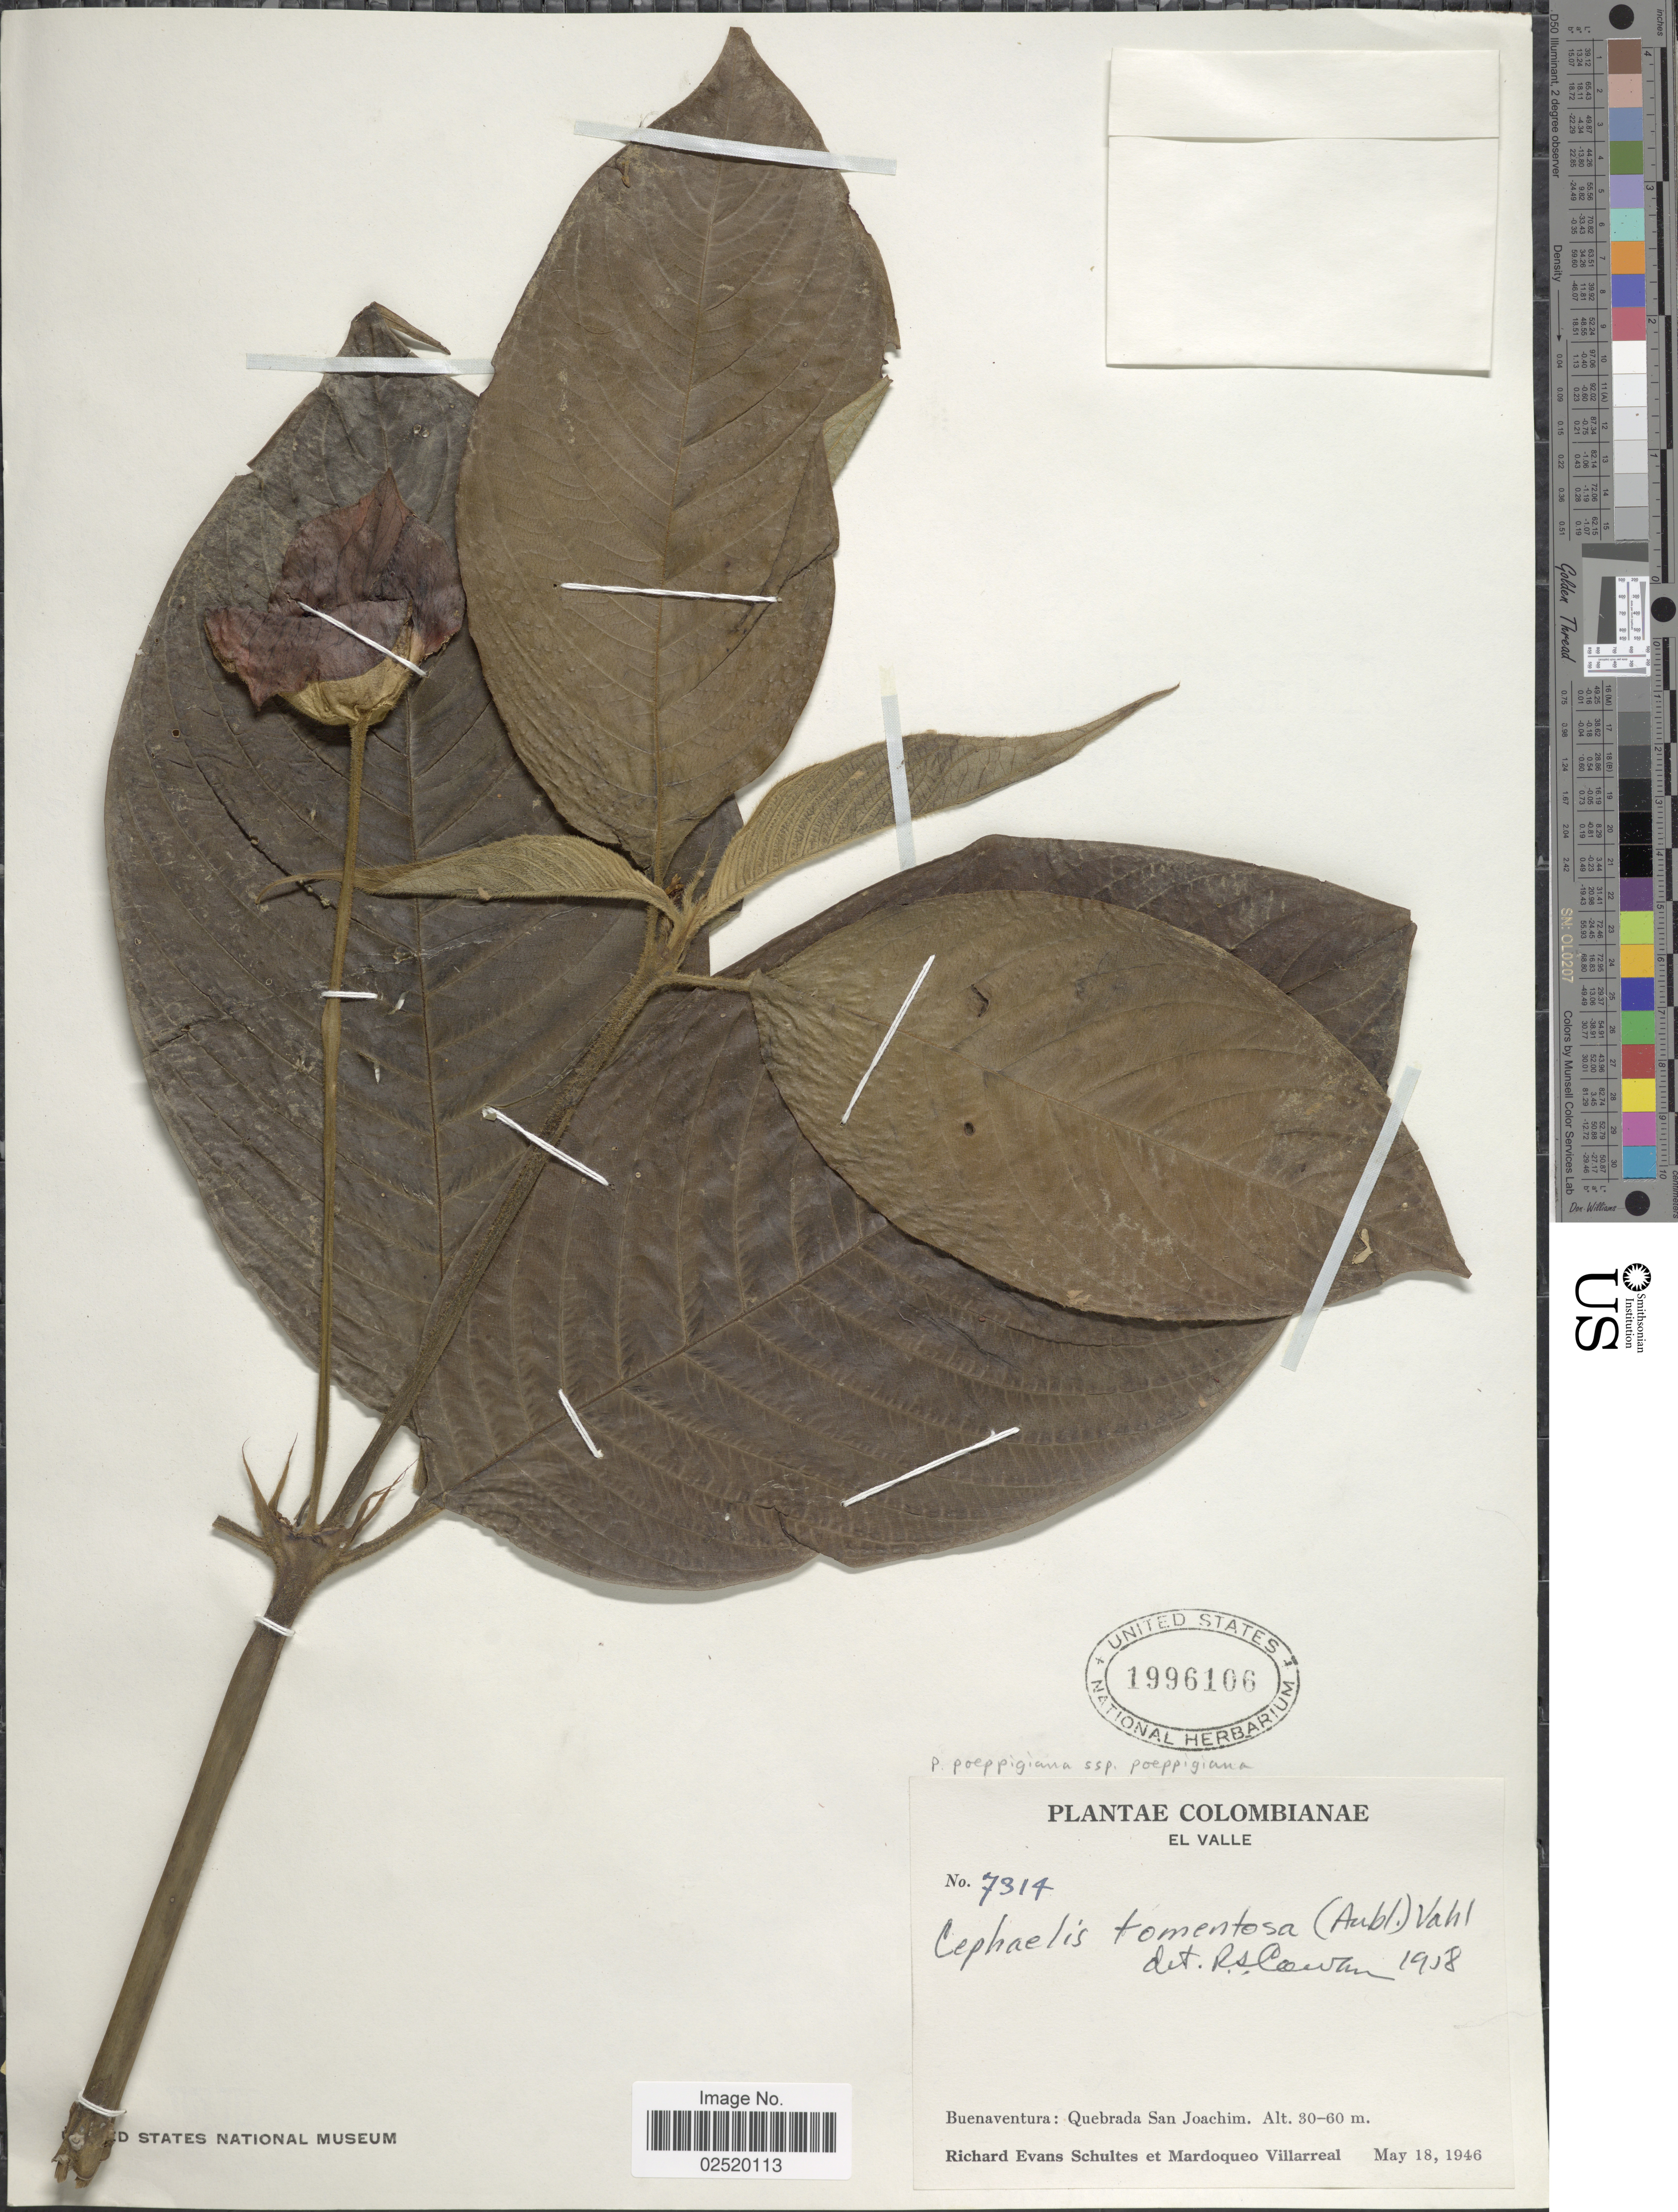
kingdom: Plantae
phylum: Tracheophyta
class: Magnoliopsida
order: Gentianales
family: Rubiaceae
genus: Psychotria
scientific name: Psychotria poeppigiana subsp. poeppigiana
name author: Müll. Arg.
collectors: R. E. Schultes & M. Villareal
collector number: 7314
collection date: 1946-05-18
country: Colombia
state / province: Valle del Cauca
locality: El Valle, Buenaventura: Quebrada San Joachim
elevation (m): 30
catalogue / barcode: US 1996106